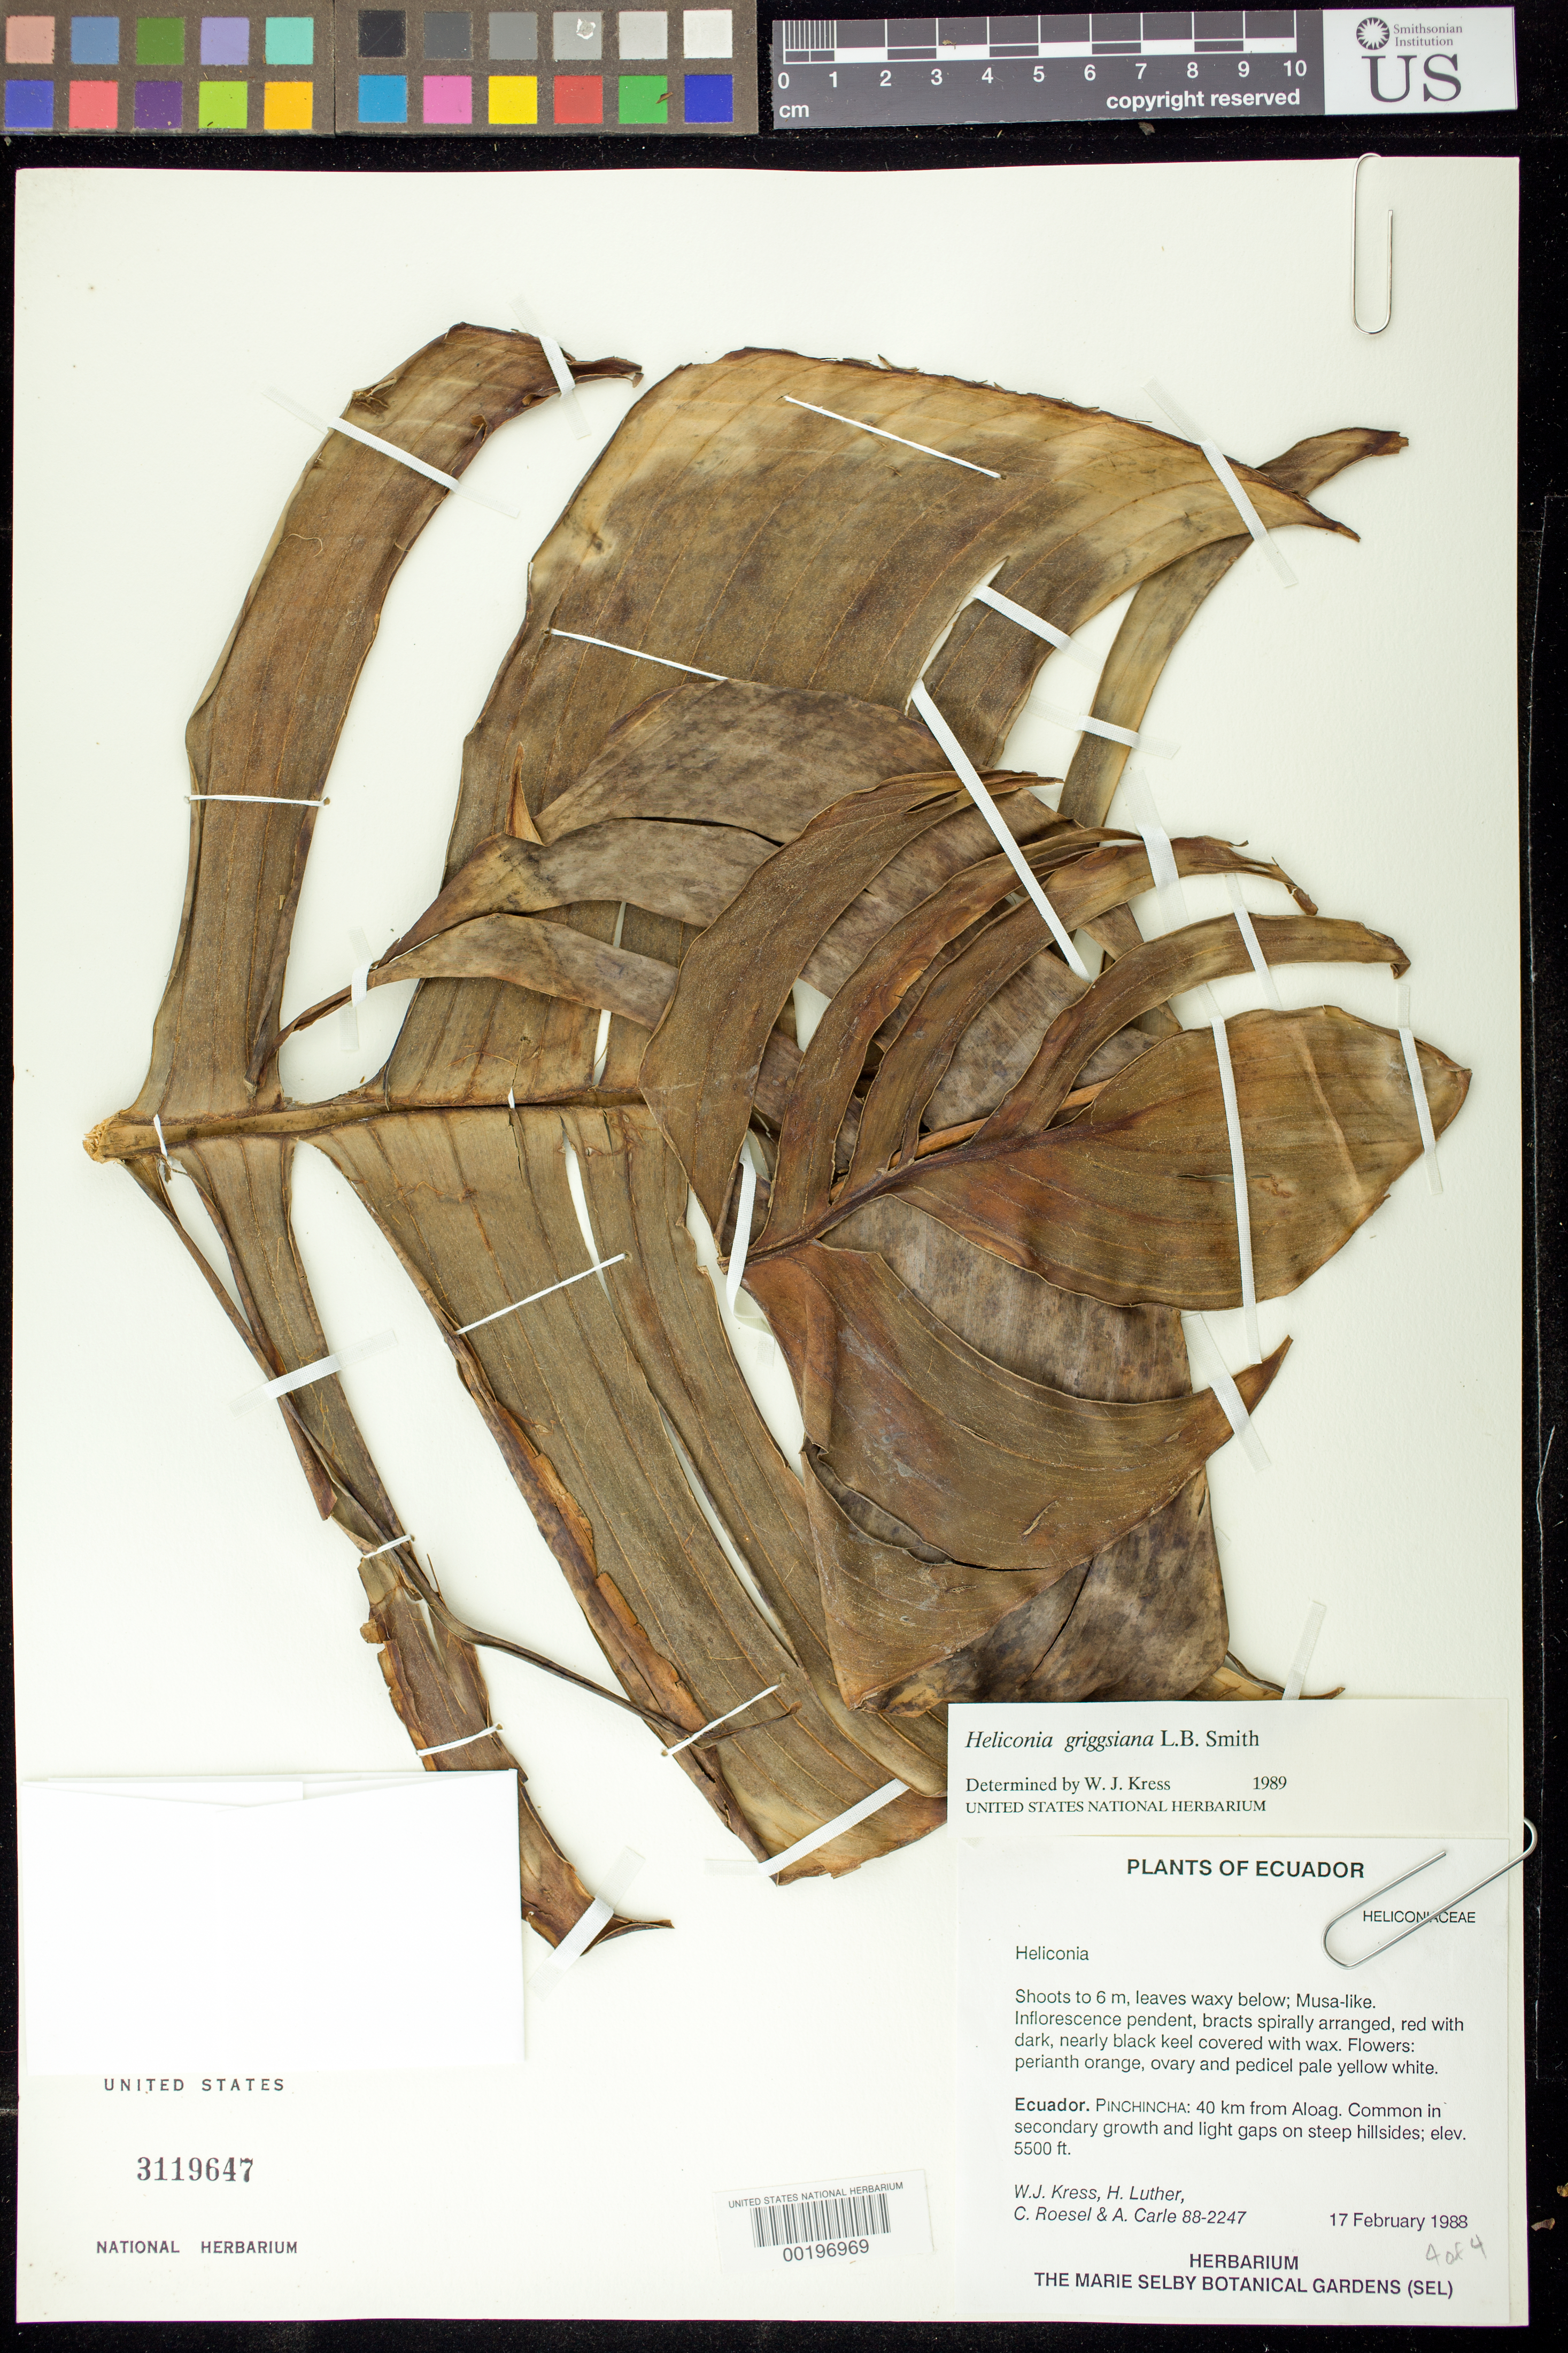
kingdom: Plantae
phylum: Tracheophyta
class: Liliopsida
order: Zingiberales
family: Heliconiaceae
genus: Heliconia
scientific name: Heliconia griggsiana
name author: L.B. Sm.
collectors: W. J. Kress, Harry E. Luther, C. S. Roesel & A. Carle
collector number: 88-2247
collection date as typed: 17 Feb 1988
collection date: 1988-02-17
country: Ecuador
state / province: Pichincha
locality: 40 km from aloag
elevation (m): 1676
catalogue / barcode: US 3119647